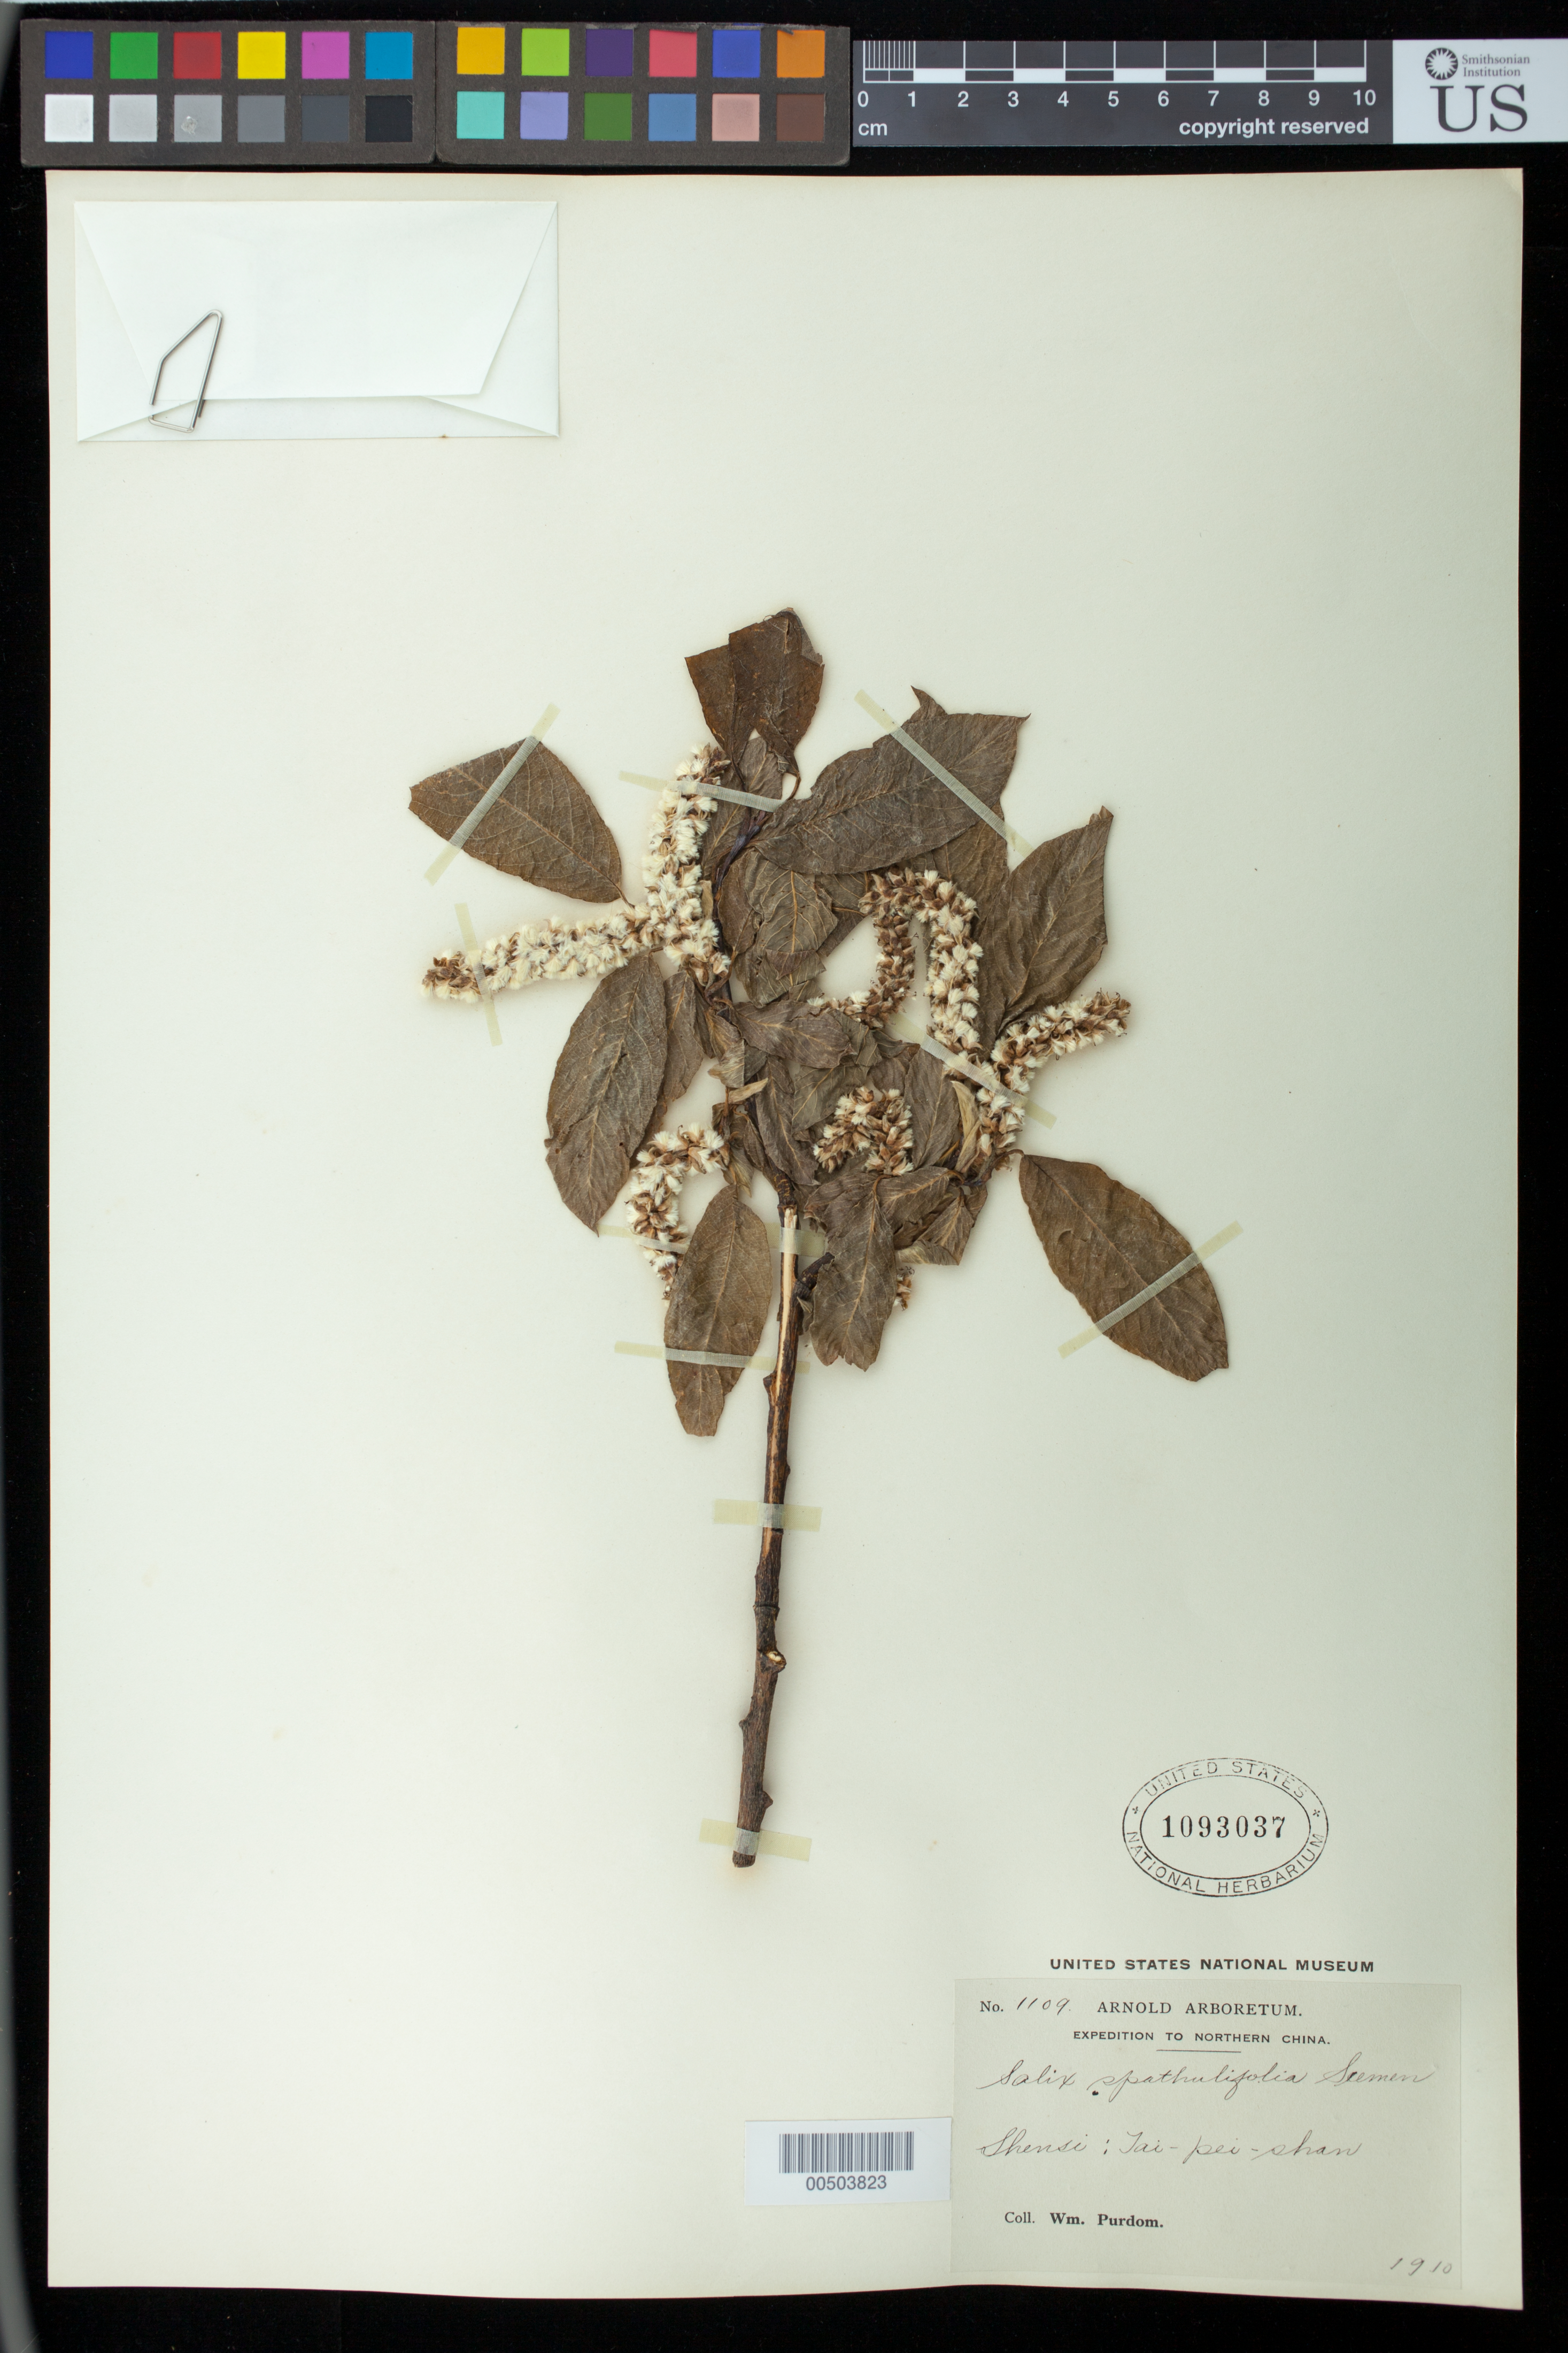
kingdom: Plantae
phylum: Tracheophyta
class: Magnoliopsida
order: Malpighiales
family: Salicaceae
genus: Salix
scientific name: Salix spathulifolia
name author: Seem.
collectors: W. Purdom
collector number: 1109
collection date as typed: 1910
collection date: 1910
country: China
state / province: Shaanxi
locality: Jai-pai shan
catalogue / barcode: US 1093037